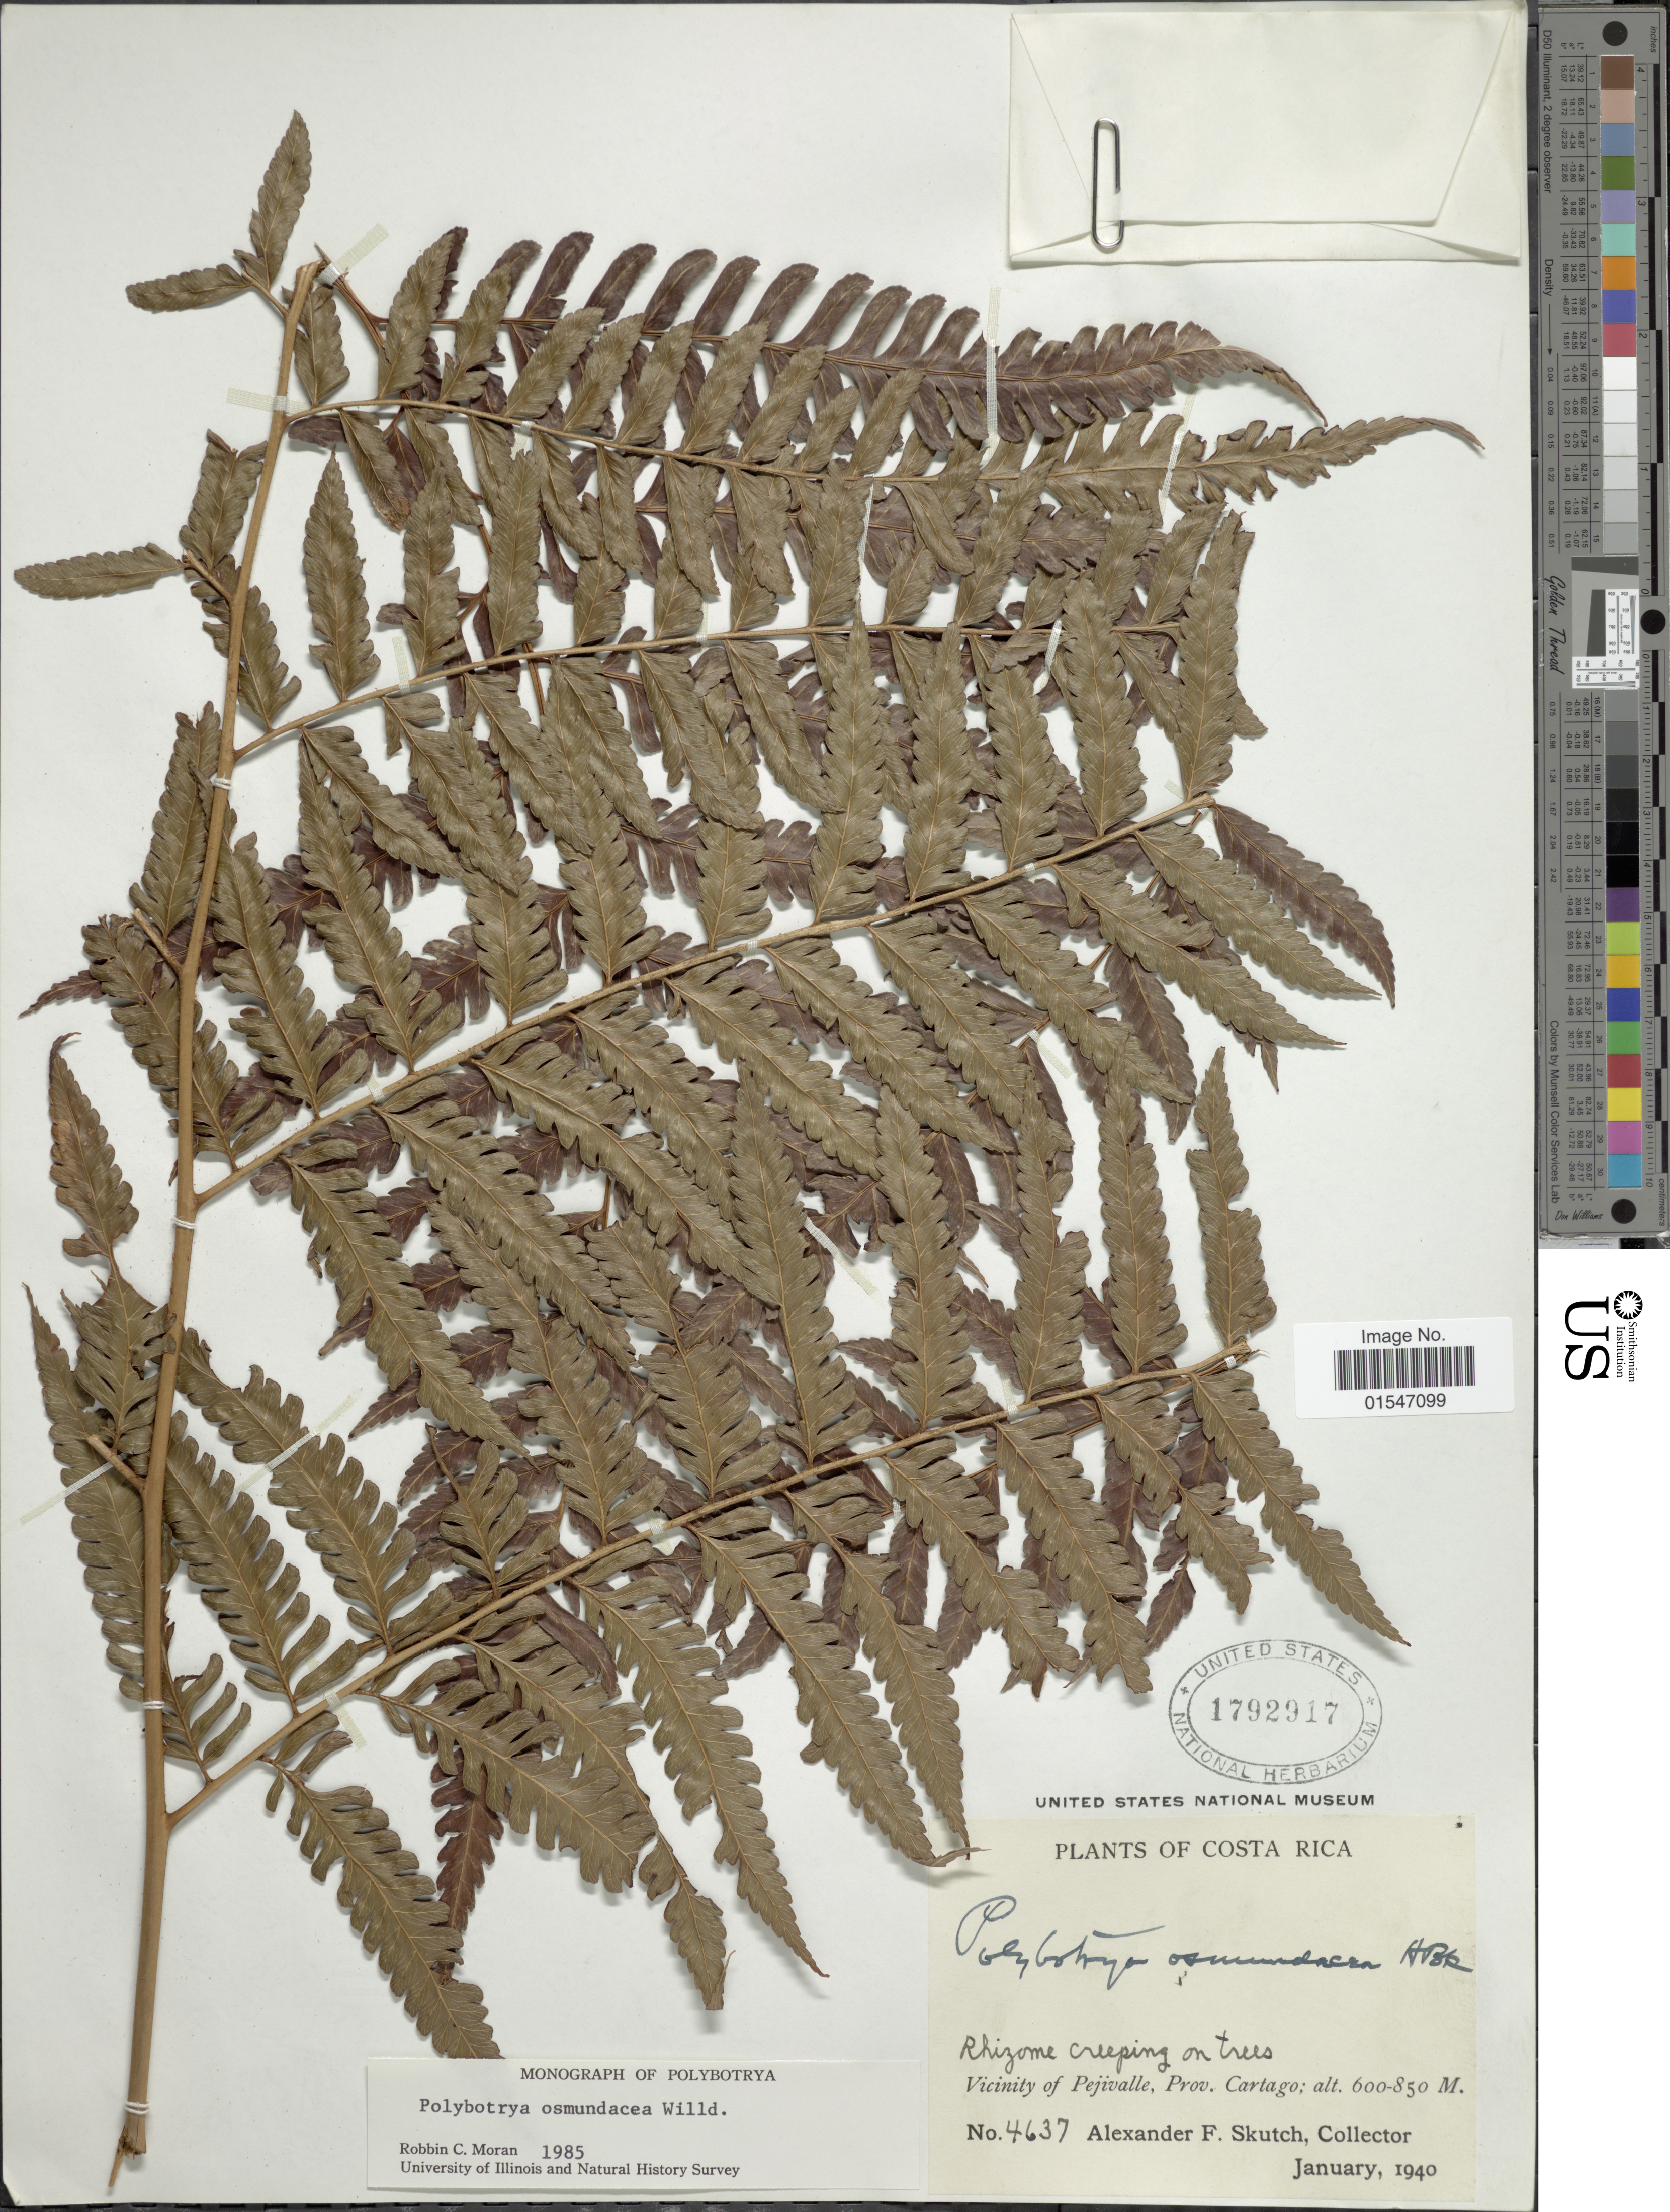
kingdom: Plantae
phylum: Tracheophyta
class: Polypodiopsida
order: Polypodiales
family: Dryopteridaceae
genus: Polybotrya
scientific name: Polybotrya osmundacea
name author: Humb. & Bonpl. ex Willd.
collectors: A. F. Skutch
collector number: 4637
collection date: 1940-01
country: Costa Rica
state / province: Cartago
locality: Vicinity of Pejivalle, Prov. Cartago.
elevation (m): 600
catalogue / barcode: US 1792917